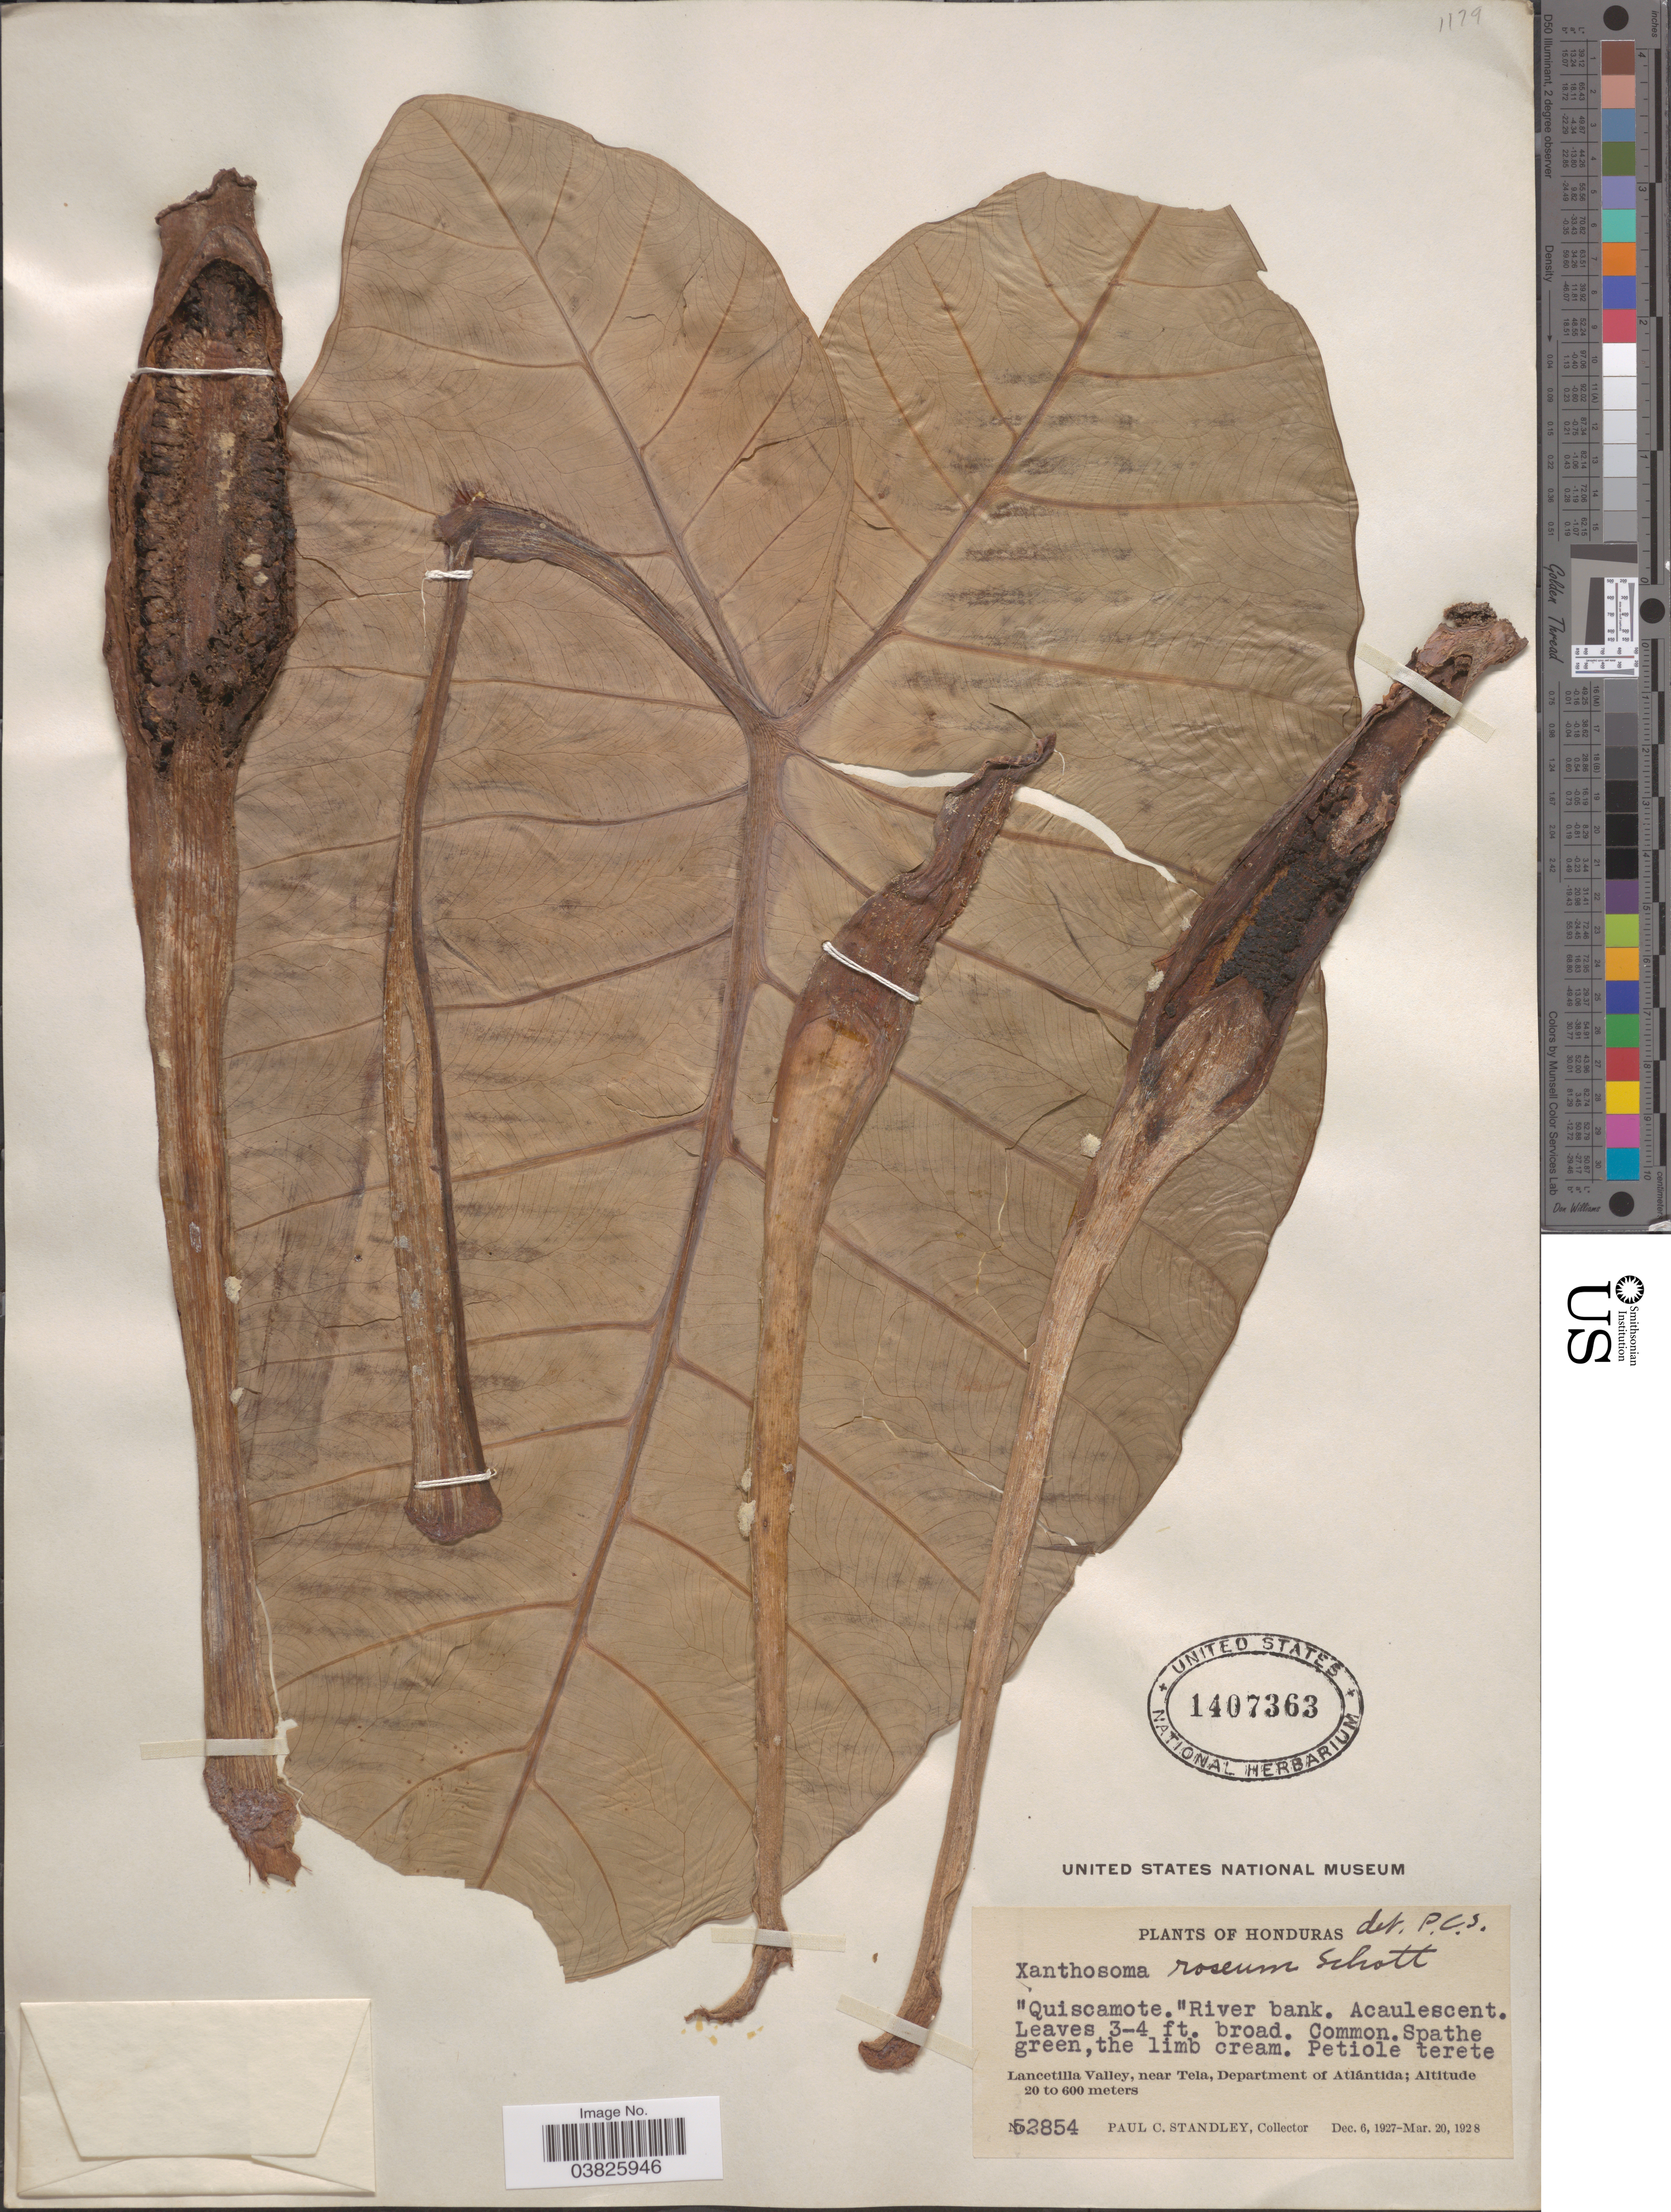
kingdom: Plantae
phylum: Tracheophyta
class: Liliopsida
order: Alismatales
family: Araceae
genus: Xanthosoma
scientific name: Xanthosoma roseum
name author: Schott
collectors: P. C. Standley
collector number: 52854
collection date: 1927-12-06/1928-03-20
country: Honduras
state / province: Atlantida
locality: Lancetilla Valley, near Tela, Department of Atlántida.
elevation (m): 20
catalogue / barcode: US 1407363